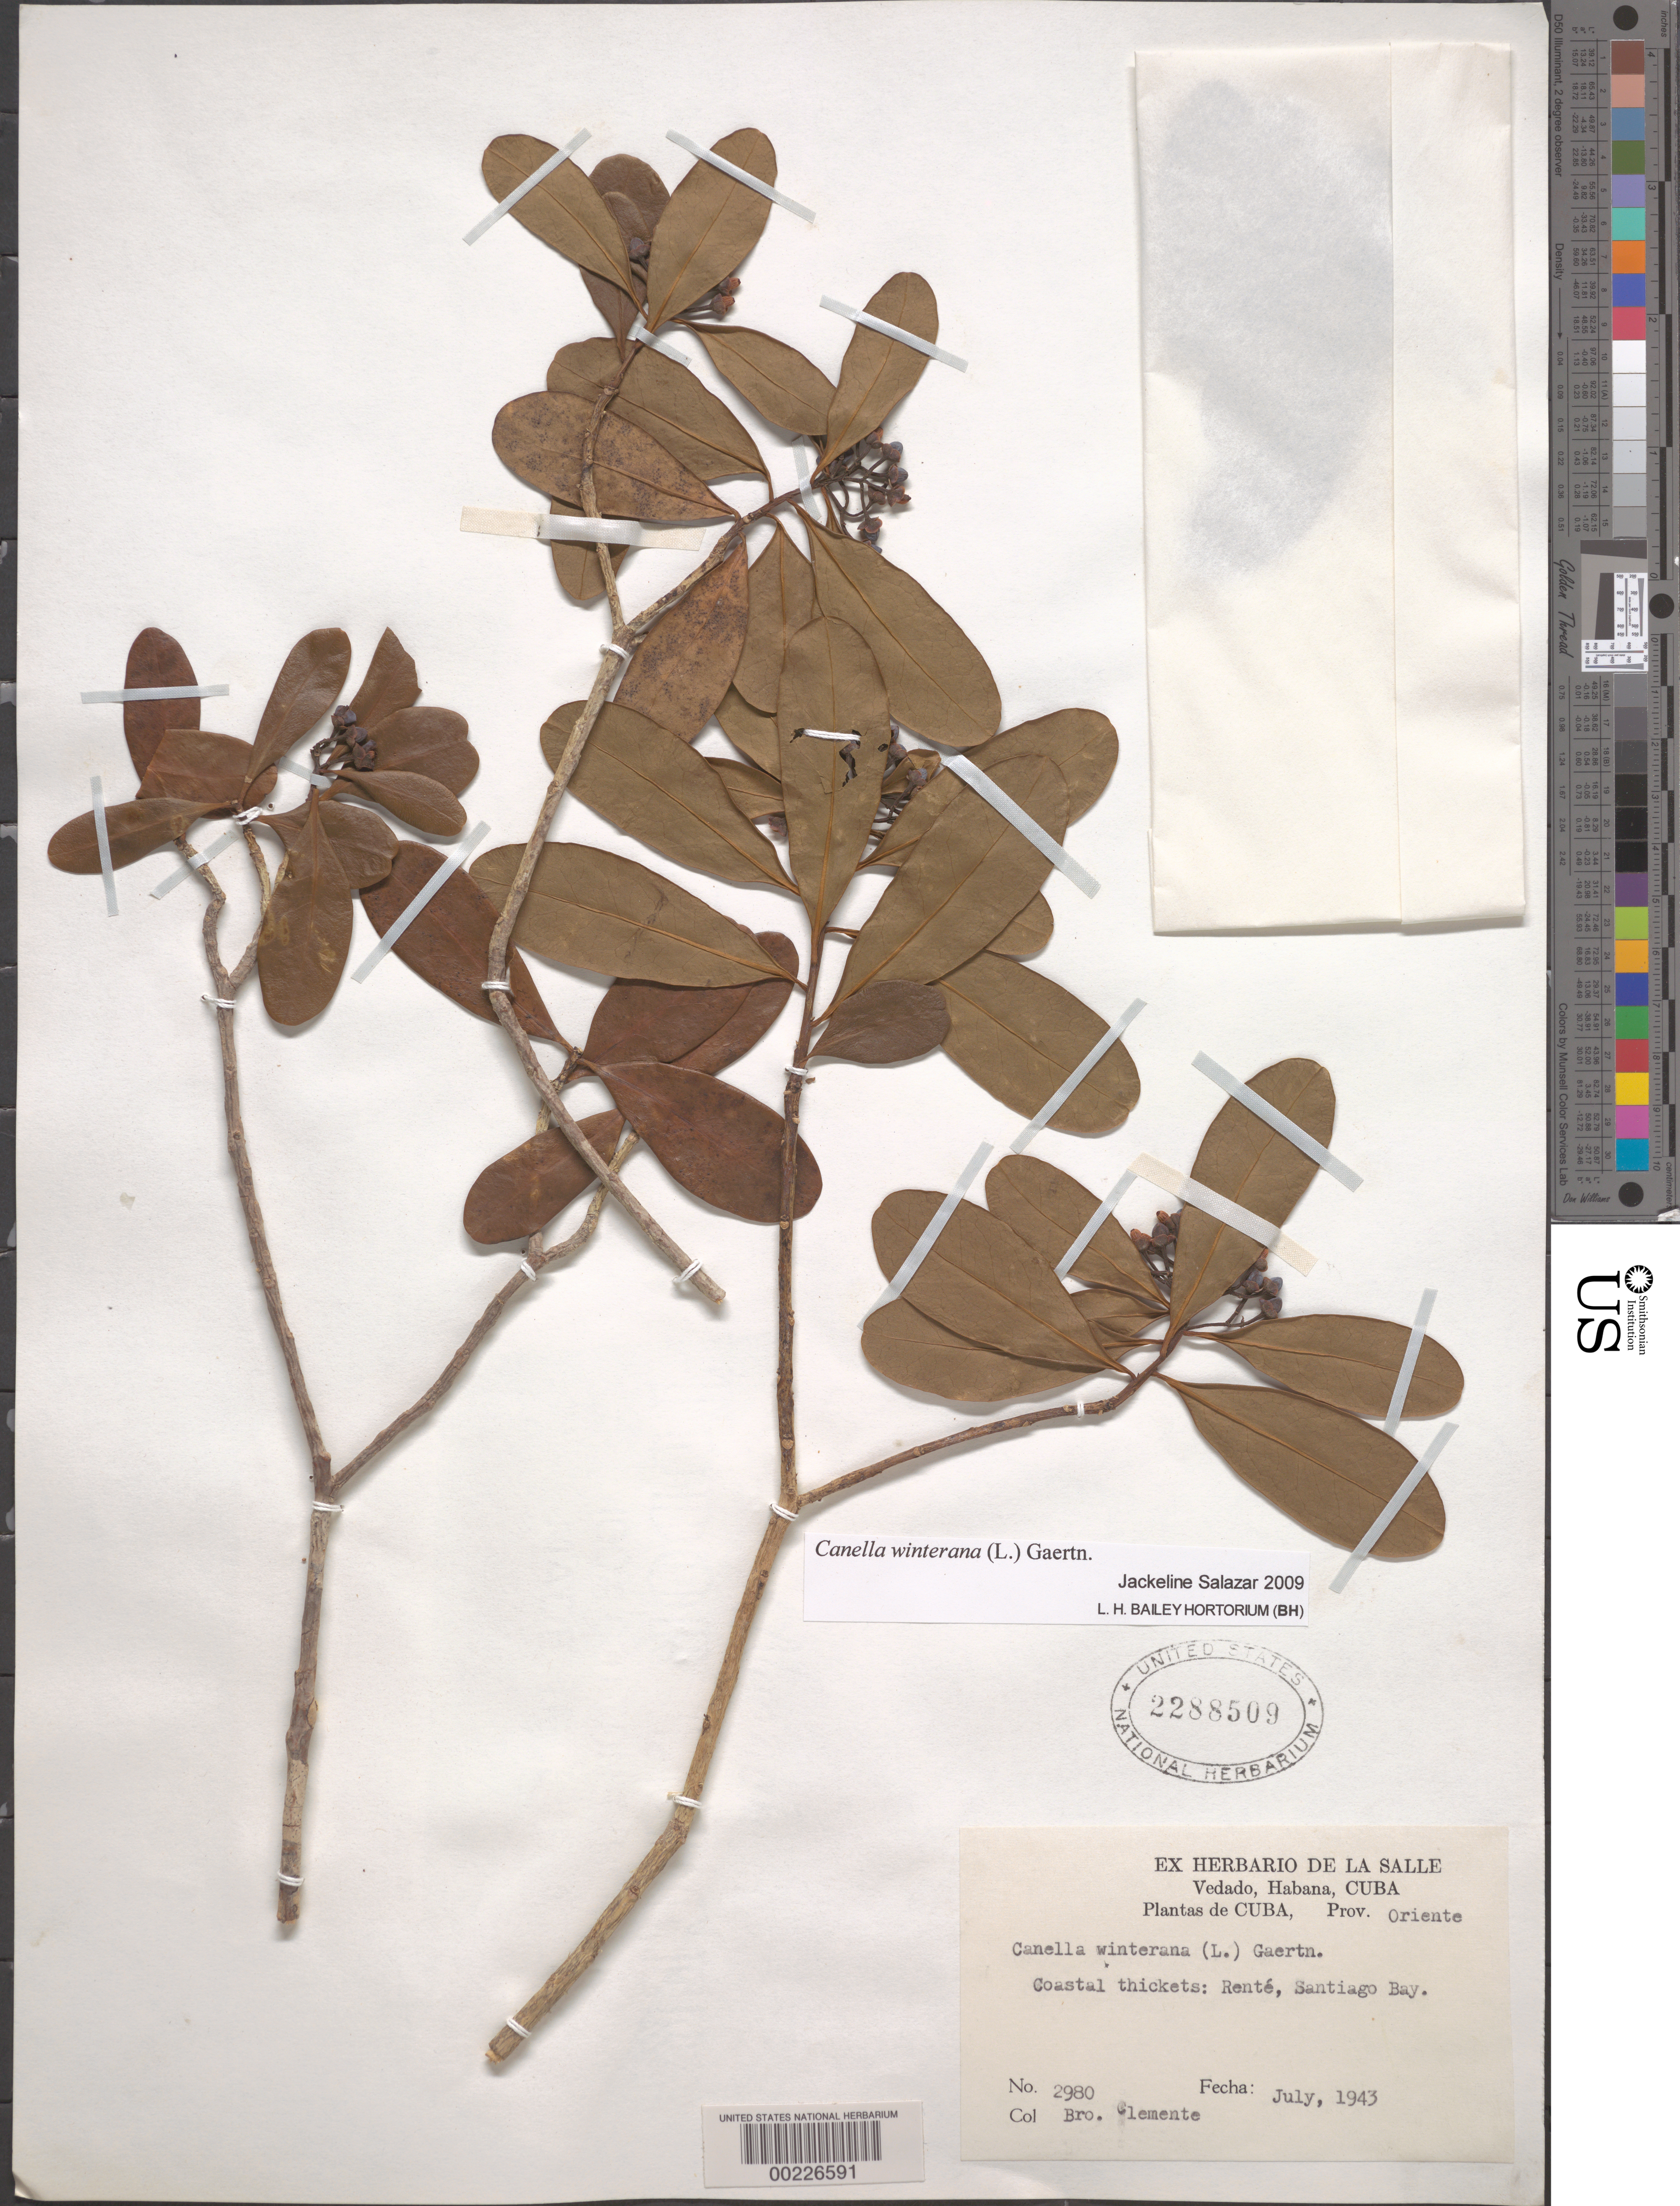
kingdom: Plantae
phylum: Tracheophyta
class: Magnoliopsida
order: Canellales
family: Canellaceae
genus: Canella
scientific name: Canella winterana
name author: (L.) Gaertn.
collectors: H. Clement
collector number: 2980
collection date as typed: Jul 1943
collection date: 1943-07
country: Cuba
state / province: Oriente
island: Greater Antilles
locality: Rente, santiago bay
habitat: Coastal thickets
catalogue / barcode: US 2288509